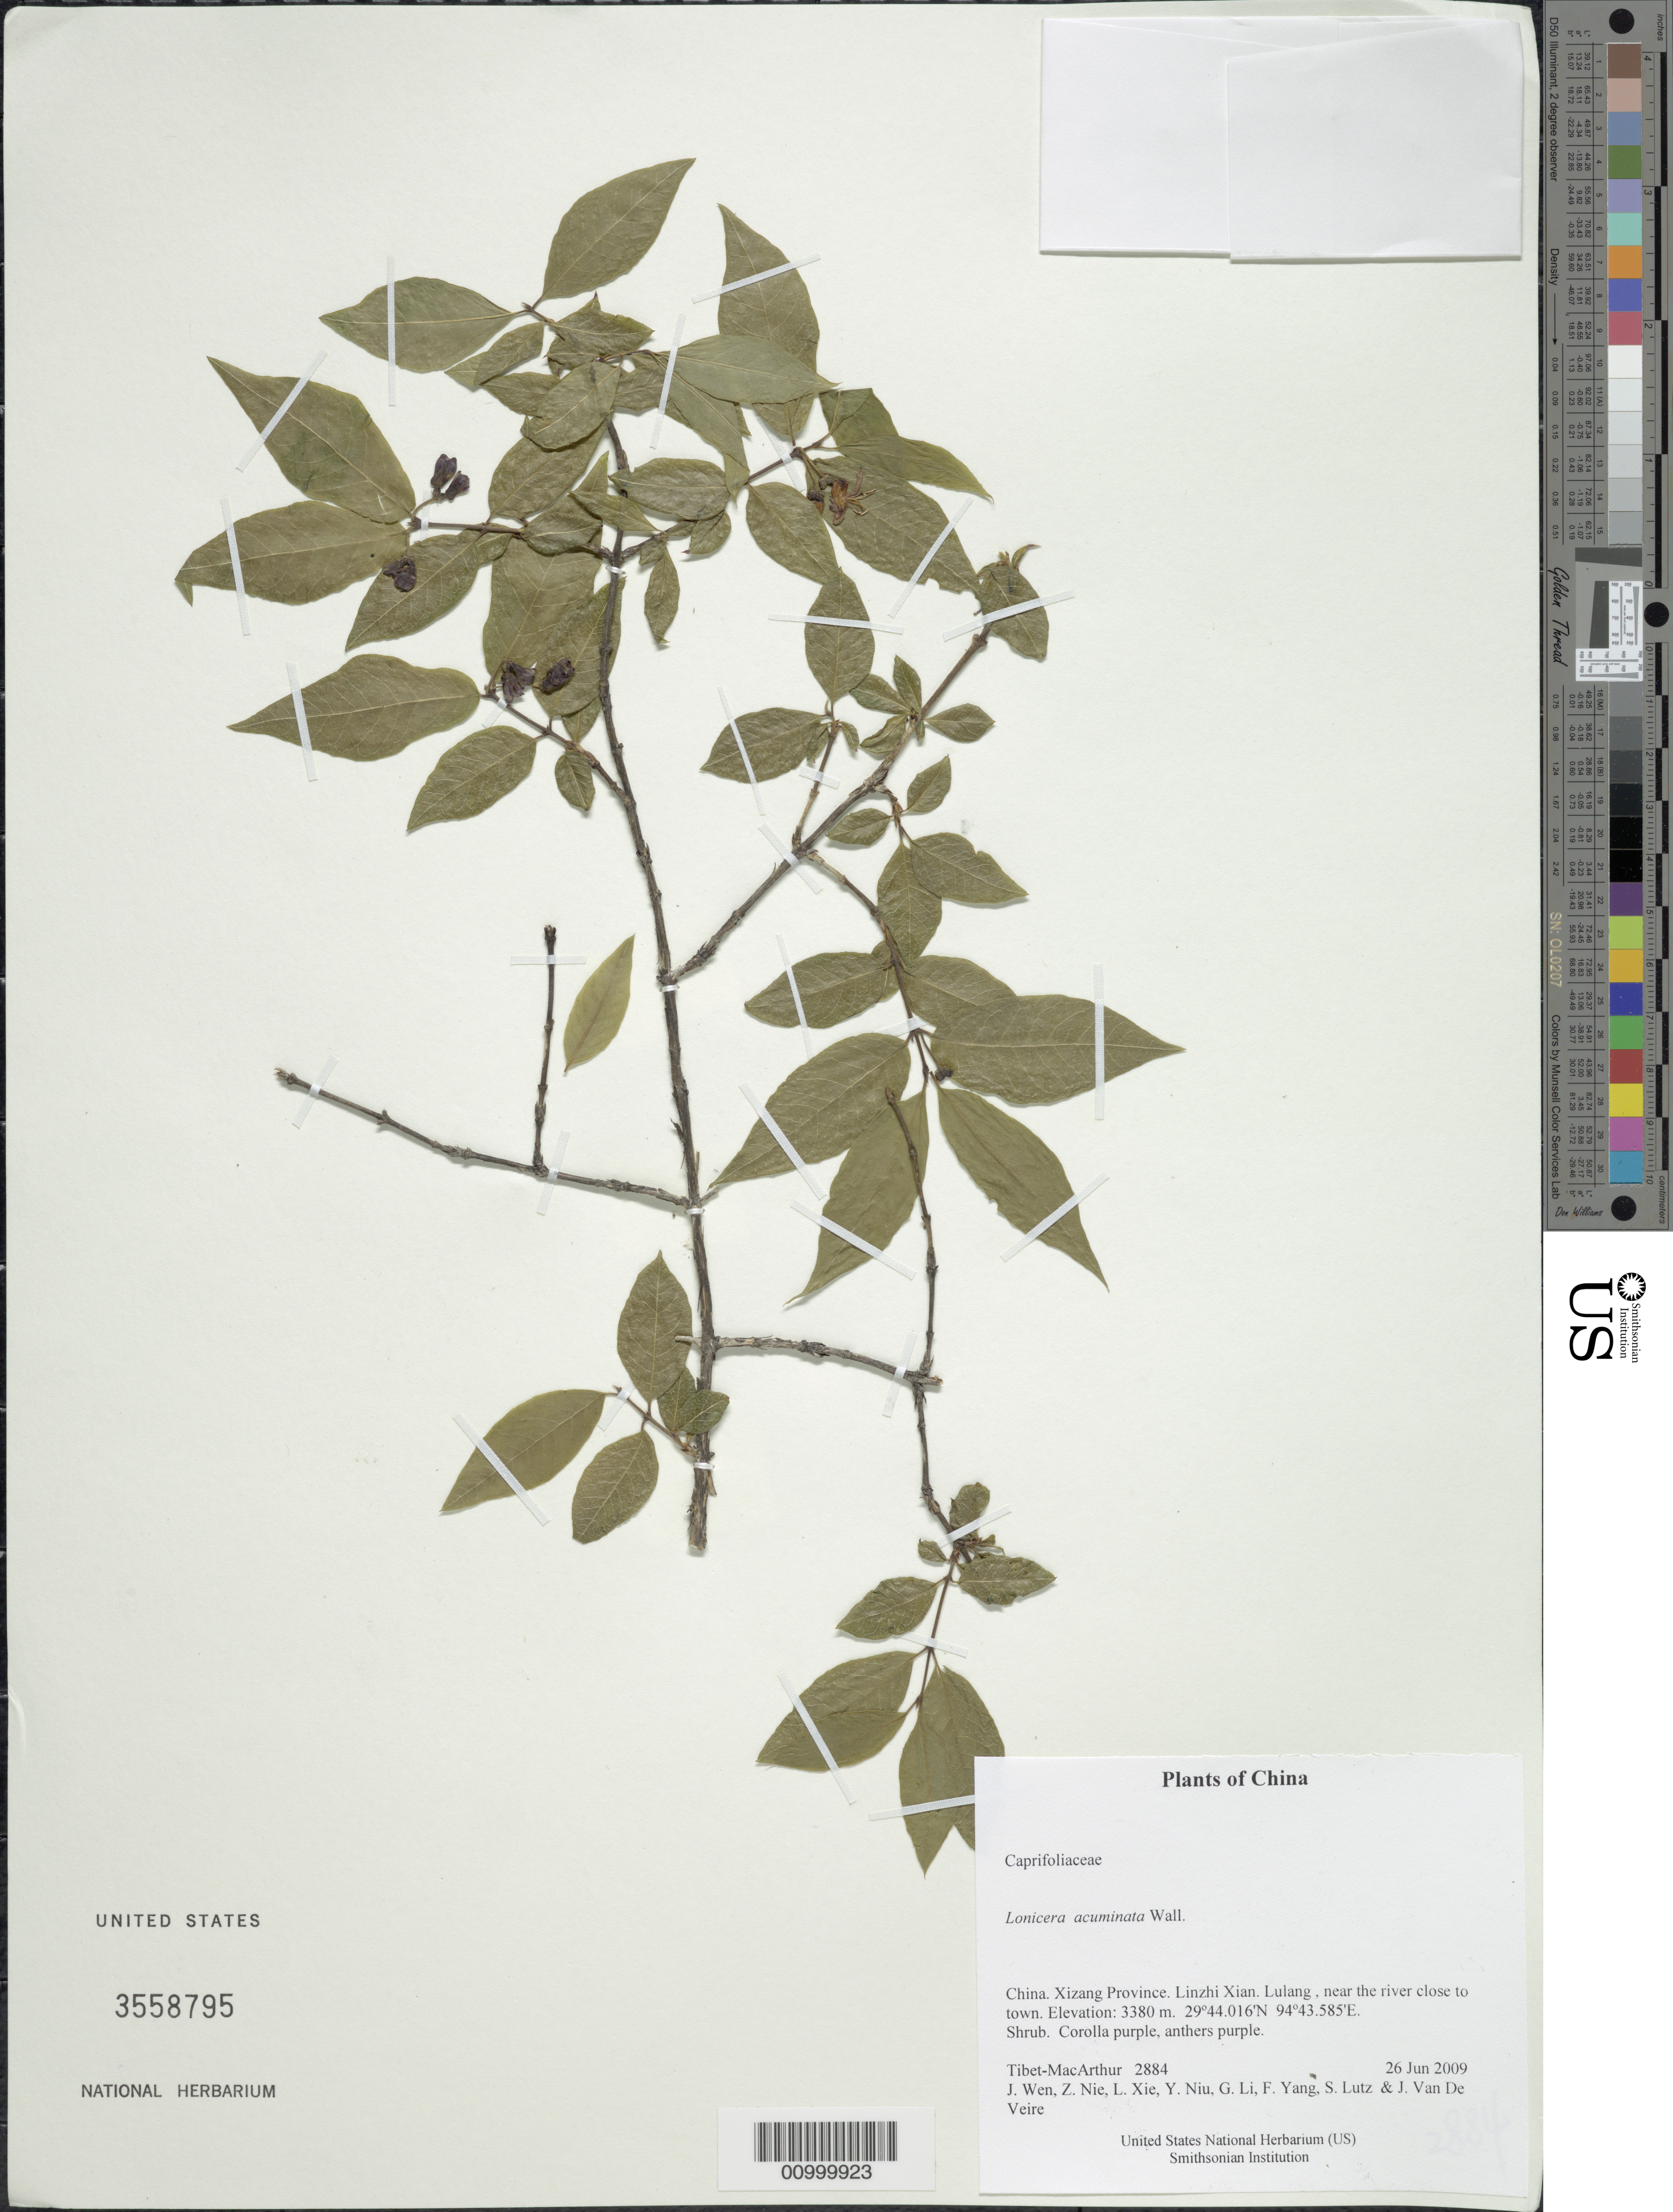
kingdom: Plantae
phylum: Tracheophyta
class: Magnoliopsida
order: Dipsacales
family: Caprifoliaceae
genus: Lonicera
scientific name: Lonicera acuminata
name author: Wall.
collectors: Tibet-MacArthur, J. Wen, Z. Nie, L. Xie, Y. Niu, G. Li, F. Yang, S. Lutz & J. Van De Veire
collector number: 2884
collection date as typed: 26 Jun 2009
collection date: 2009-06-26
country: China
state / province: Xizang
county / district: Linzhi Xian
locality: Lulang , near the river close to town.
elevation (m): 3380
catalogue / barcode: US 3558795